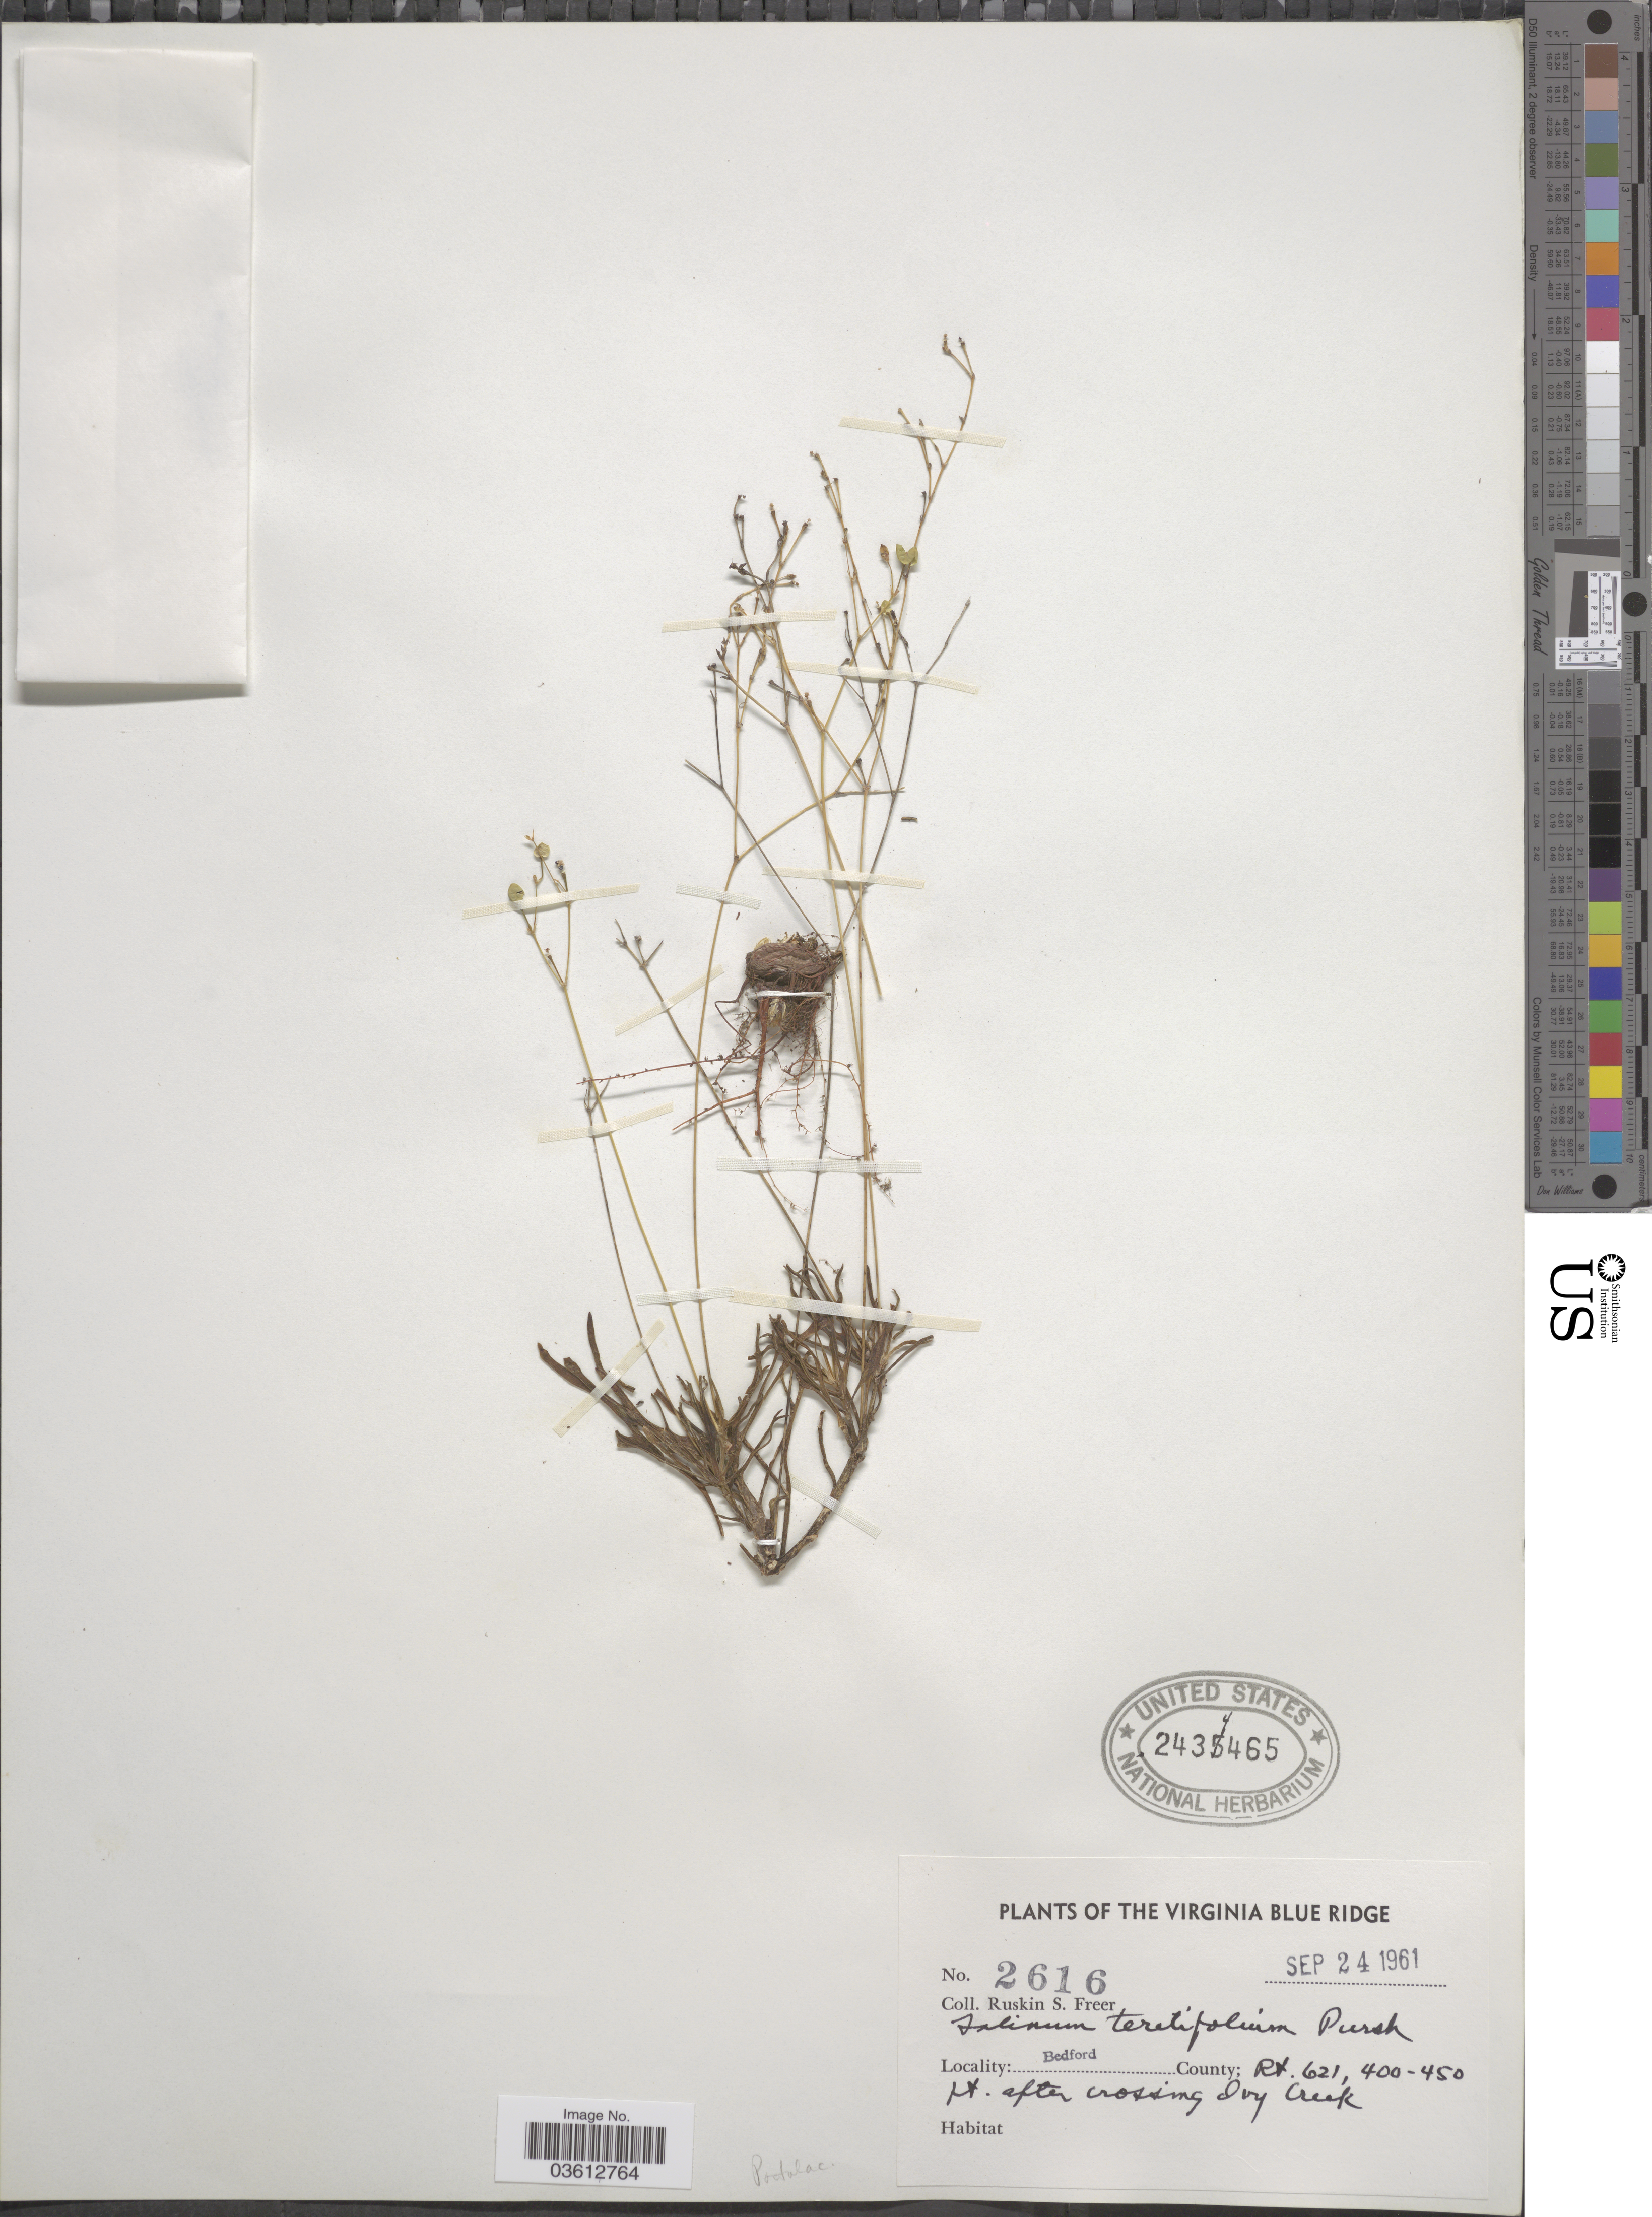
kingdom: Plantae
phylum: Tracheophyta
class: Magnoliopsida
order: Caryophyllales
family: Talinaceae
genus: Talinum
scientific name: Talinum teretifolium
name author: Pursh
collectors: R. Freer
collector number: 2616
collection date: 1961-09-24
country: United States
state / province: Virginia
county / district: Bedford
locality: The Virginia Blue Ridge. Bedford County; Rt. 621, 400-450 ft. after crossing dry Creek [unsure placement].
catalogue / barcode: US 2434465